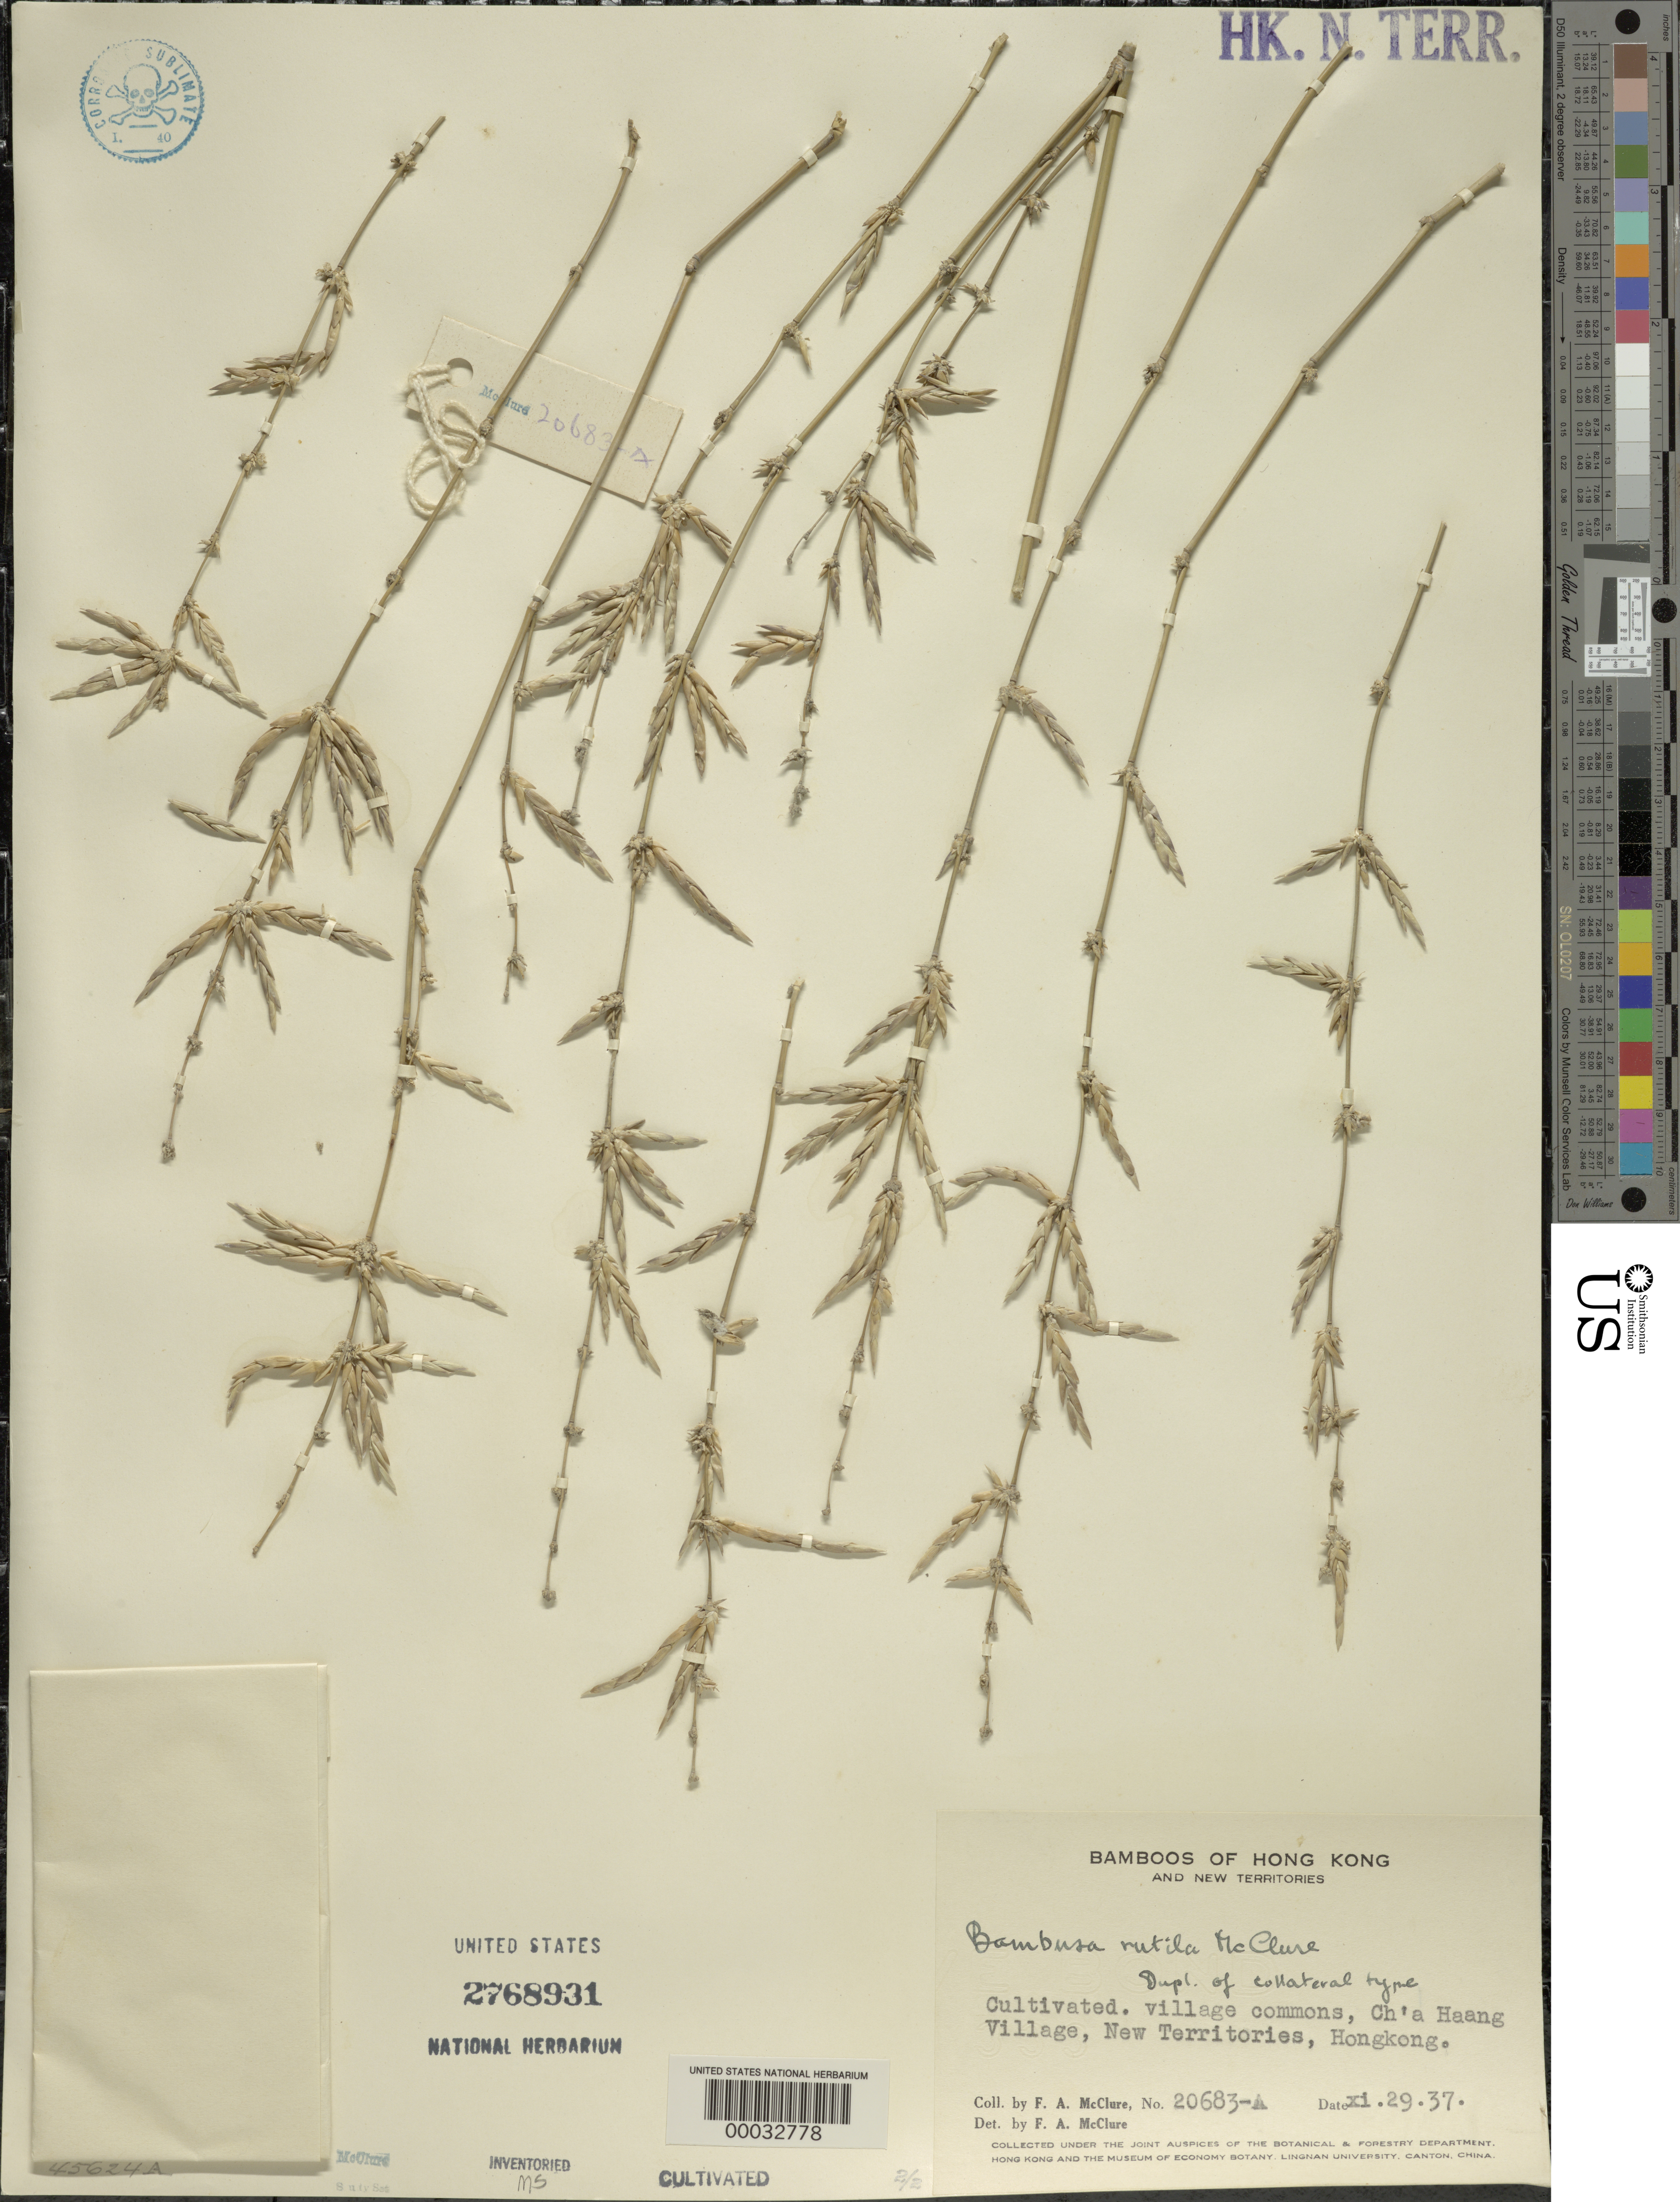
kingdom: Plantae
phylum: Tracheophyta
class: Liliopsida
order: Poales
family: Poaceae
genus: Bambusa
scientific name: Bambusa rutila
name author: McClure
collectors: F. A. McClure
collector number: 20683 A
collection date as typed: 29 Oct 1937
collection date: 1937-10-29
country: China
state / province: Hong Kong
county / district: New Territories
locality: Ch'a haan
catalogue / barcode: US 2768931